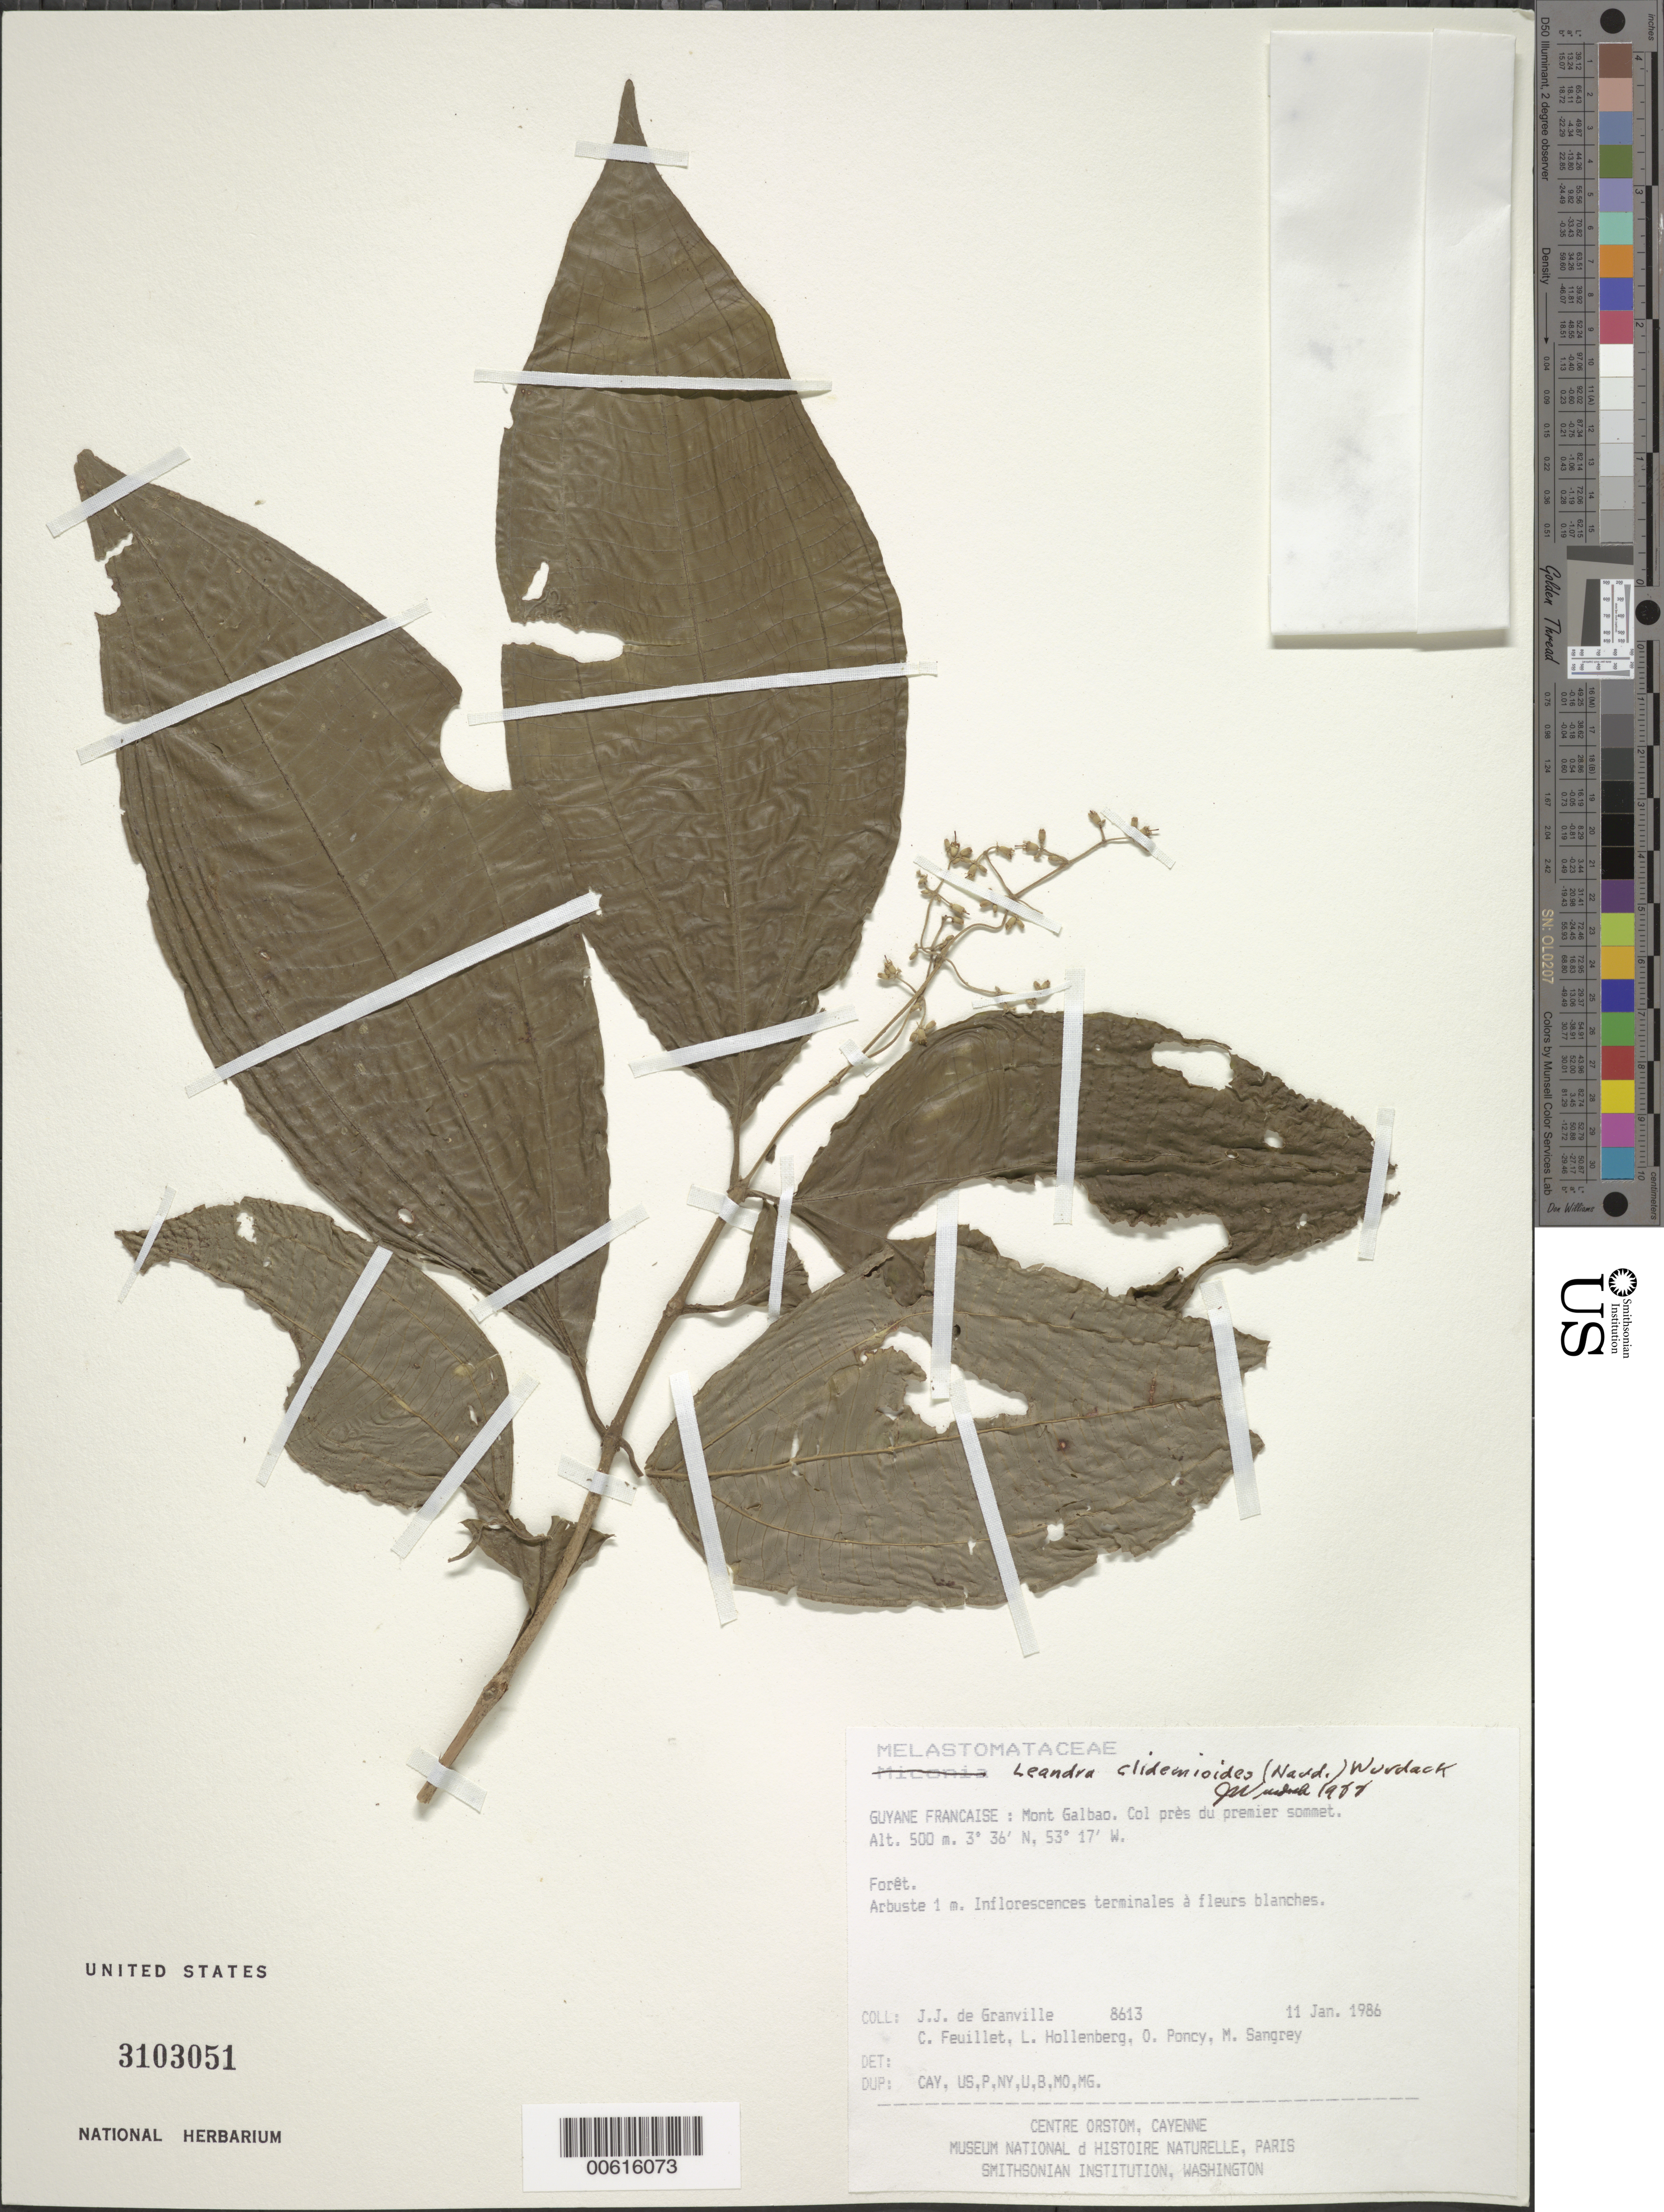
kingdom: Plantae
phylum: Tracheophyta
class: Magnoliopsida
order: Myrtales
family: Melastomataceae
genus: Leandra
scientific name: Leandra clidemioides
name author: (Naudin) Wurdack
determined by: Wurdack, John J., (US), US (UNITED STATES)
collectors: J.-J. de Granville, C. Feuillet, L. Hollenberg, O. Poncy & M. S. Sangrey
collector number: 8613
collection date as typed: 11-Jan-86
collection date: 1986-01-11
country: French Guiana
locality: Mont Galbao. Premier sommet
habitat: Forêt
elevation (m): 500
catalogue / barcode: US 3103051